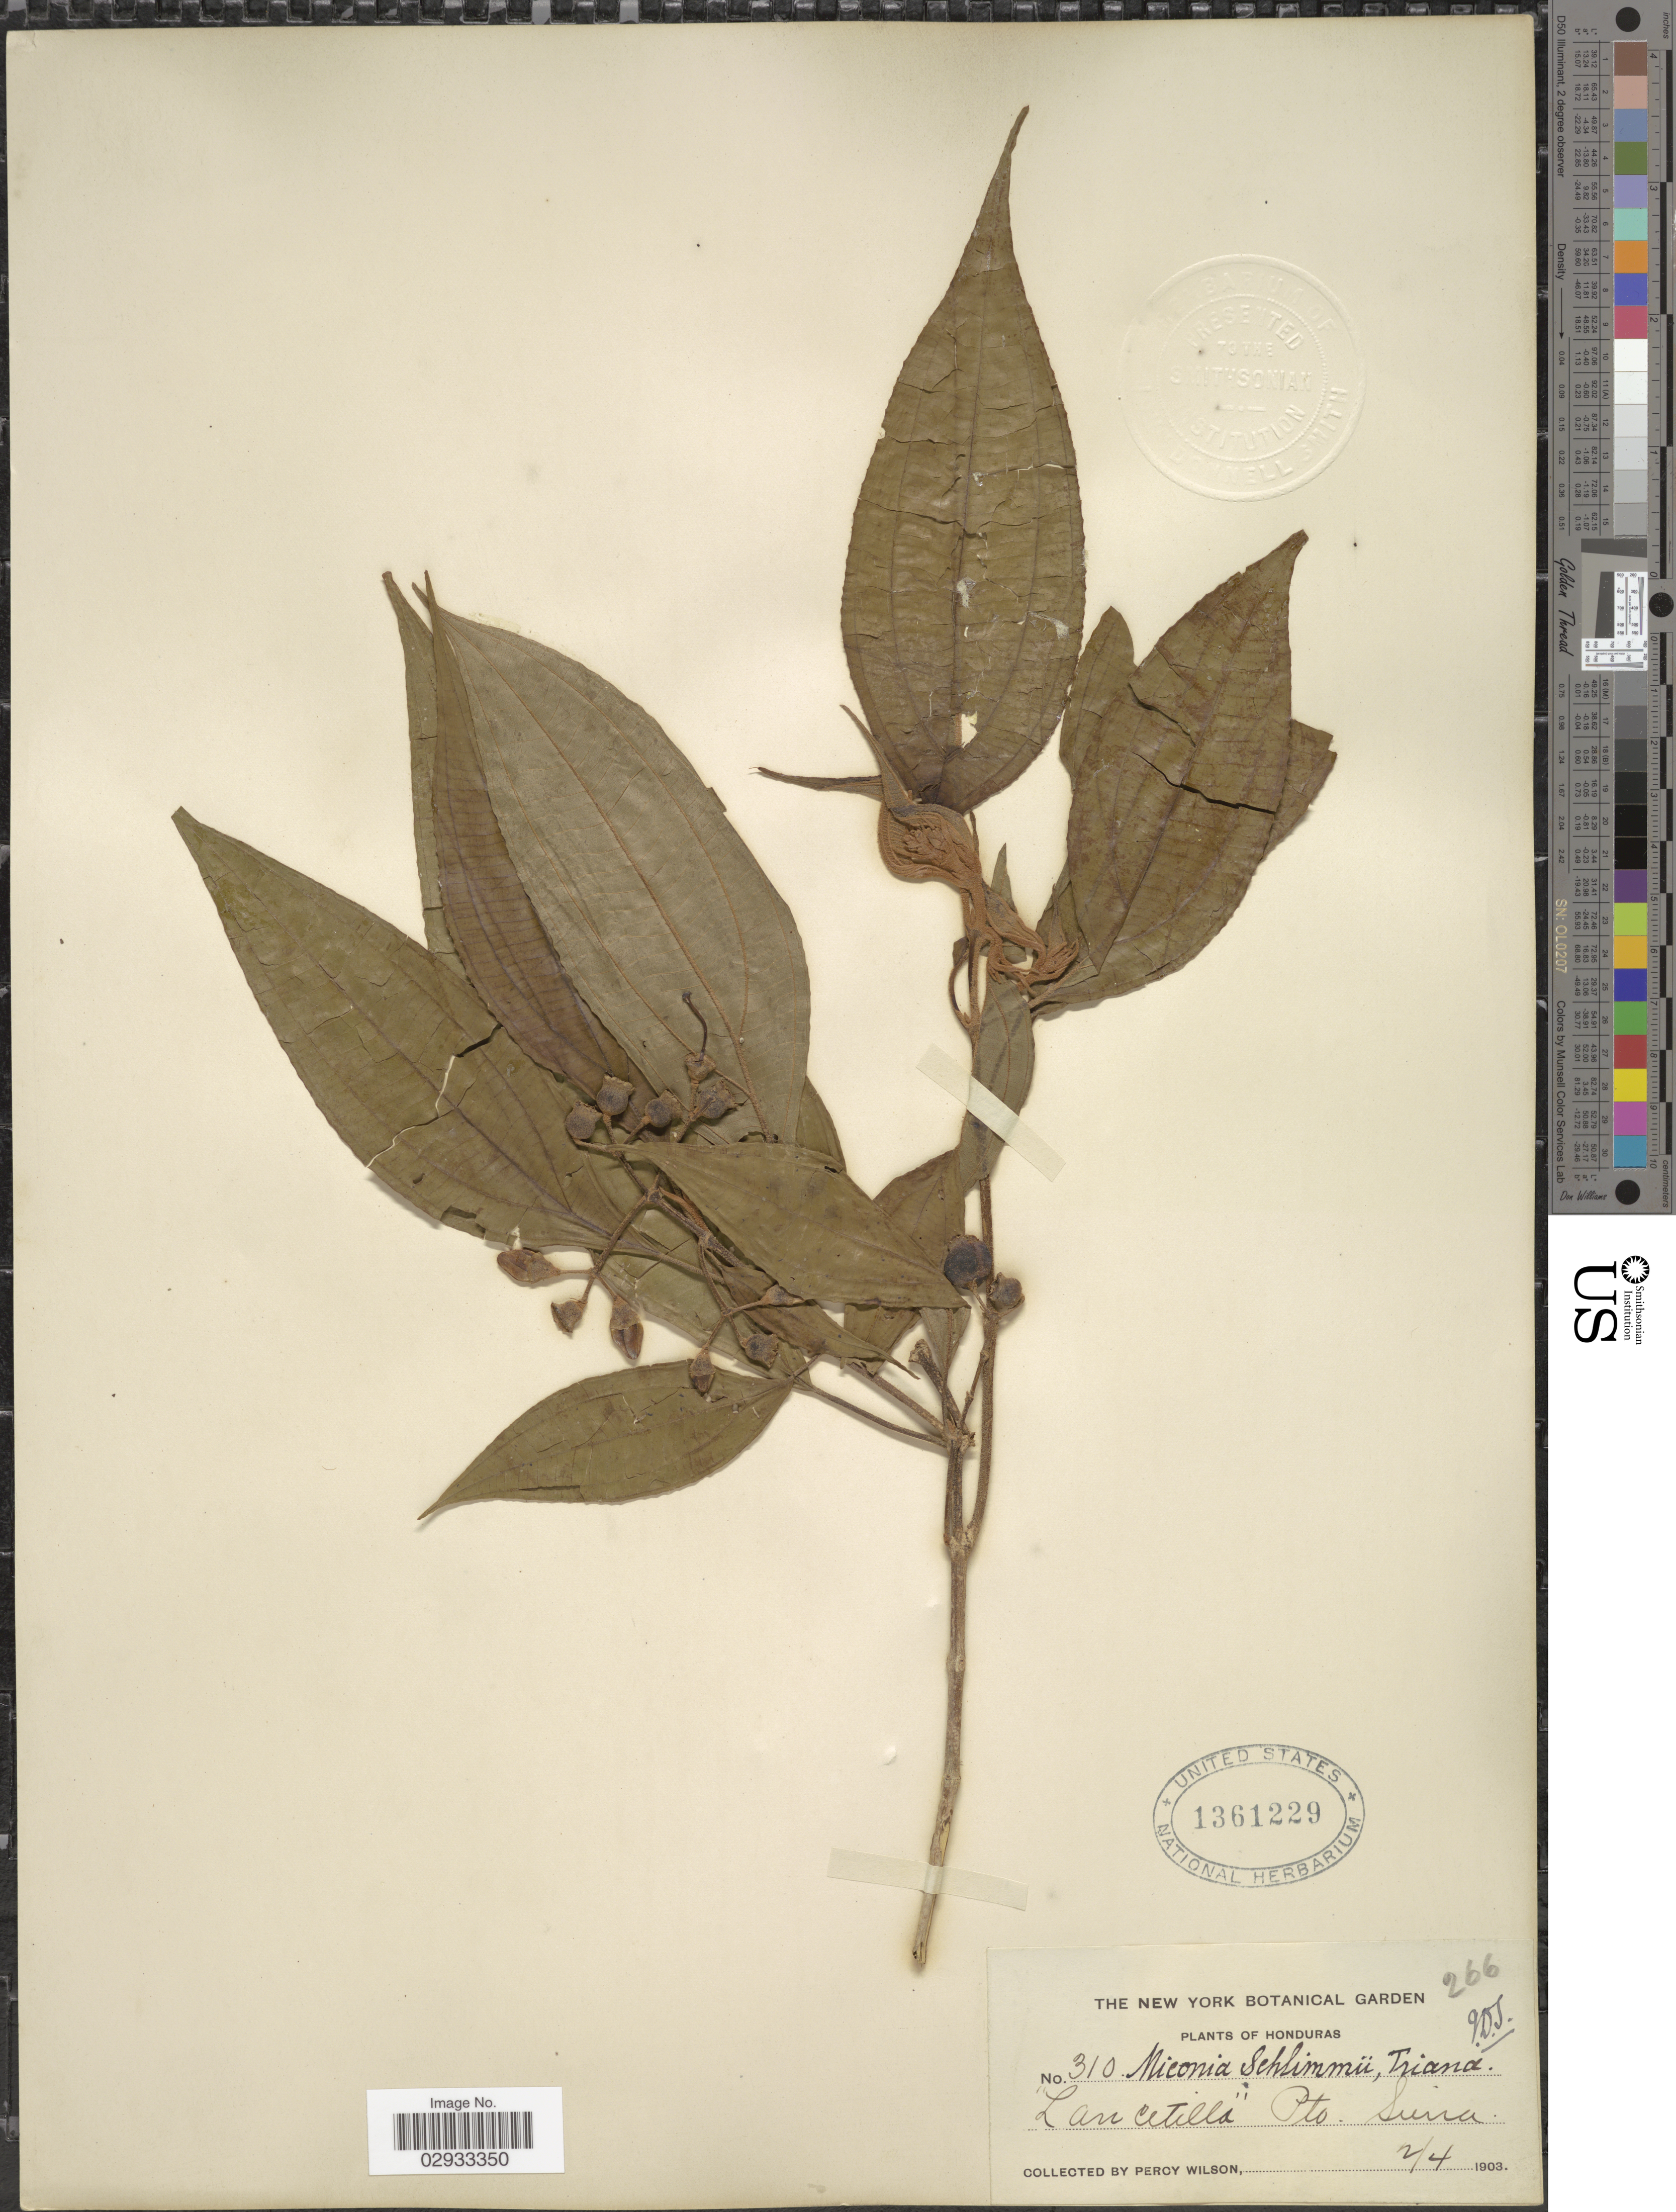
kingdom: Plantae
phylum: Tracheophyta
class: Magnoliopsida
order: Myrtales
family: Melastomataceae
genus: Miconia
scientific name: Miconia schlimii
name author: Triana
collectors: P. Wilson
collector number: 310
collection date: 1903-04-02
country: Honduras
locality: Lancetilla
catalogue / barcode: US 1361229